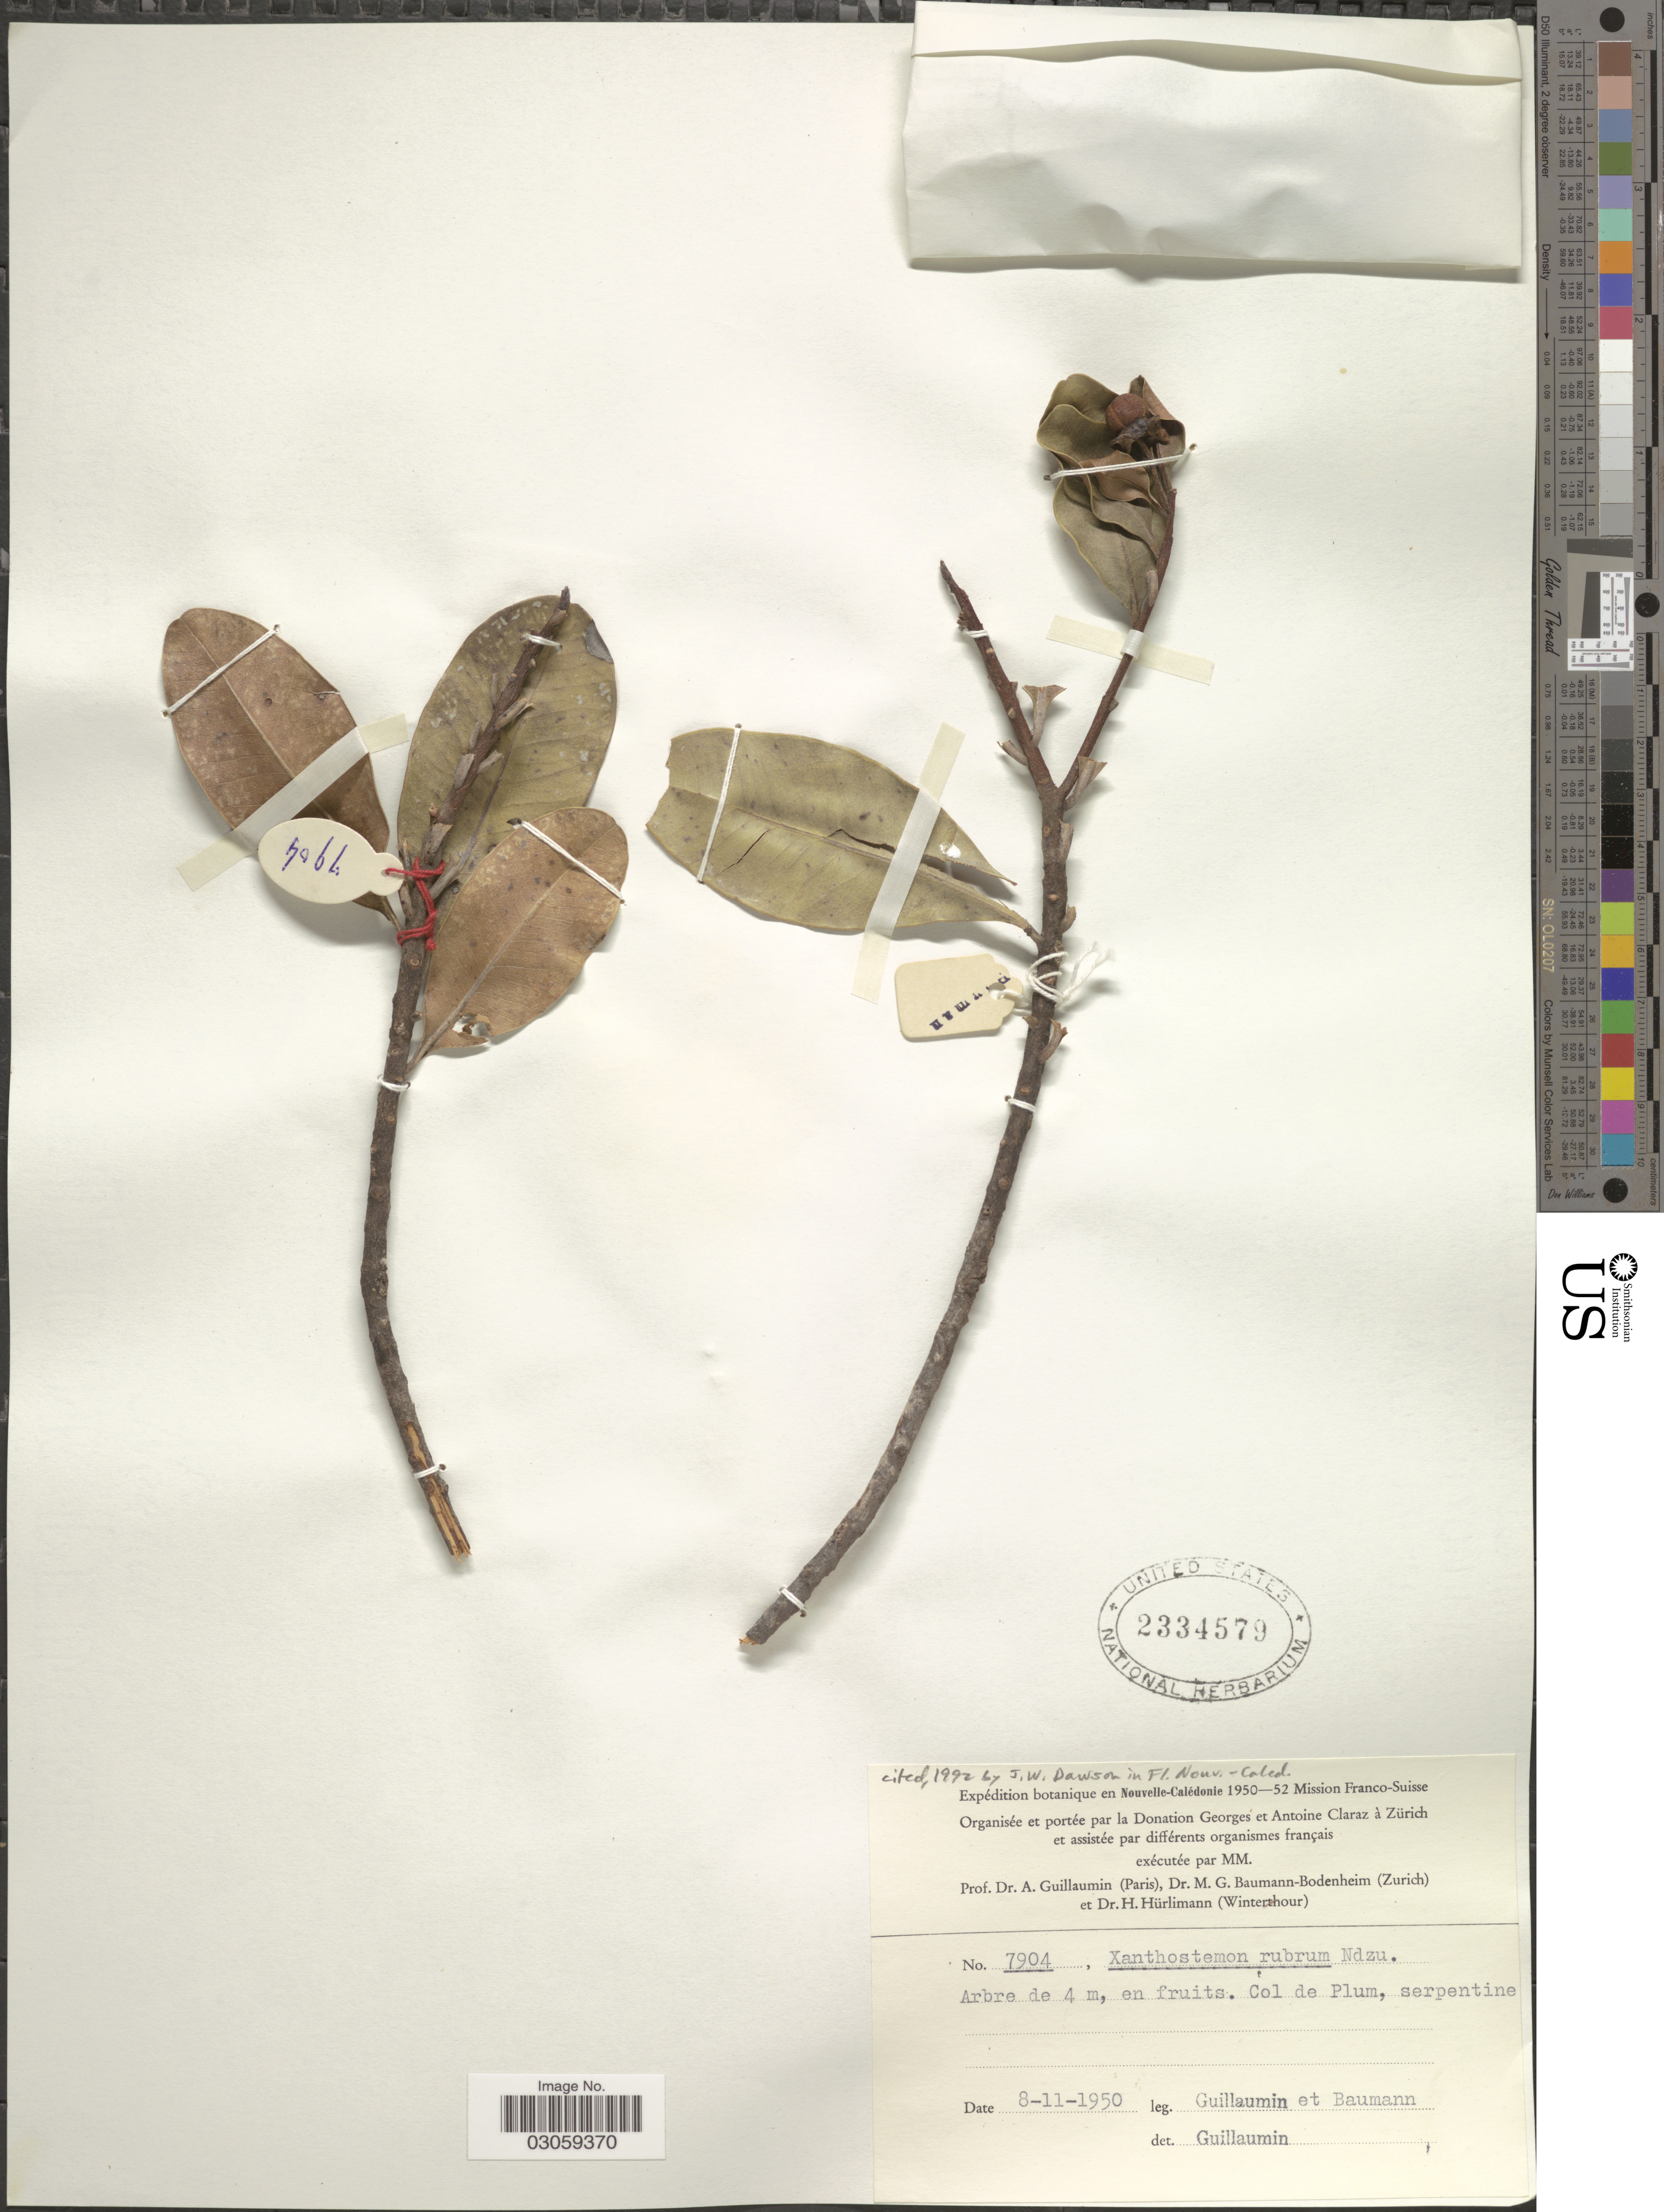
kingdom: Plantae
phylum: Tracheophyta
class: Magnoliopsida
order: Myrtales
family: Myrtaceae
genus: Xanthostemon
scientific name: Xanthostemon ruber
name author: (Brongn. & Gris) Sebert & Pancher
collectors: A. Guillaumin & M. G. Baumann-Bodenheim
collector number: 7904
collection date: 1950-11-08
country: New Caledonia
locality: En Nouvelle-Calédonie. Col de Plum, serpentine.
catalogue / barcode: US 2334579